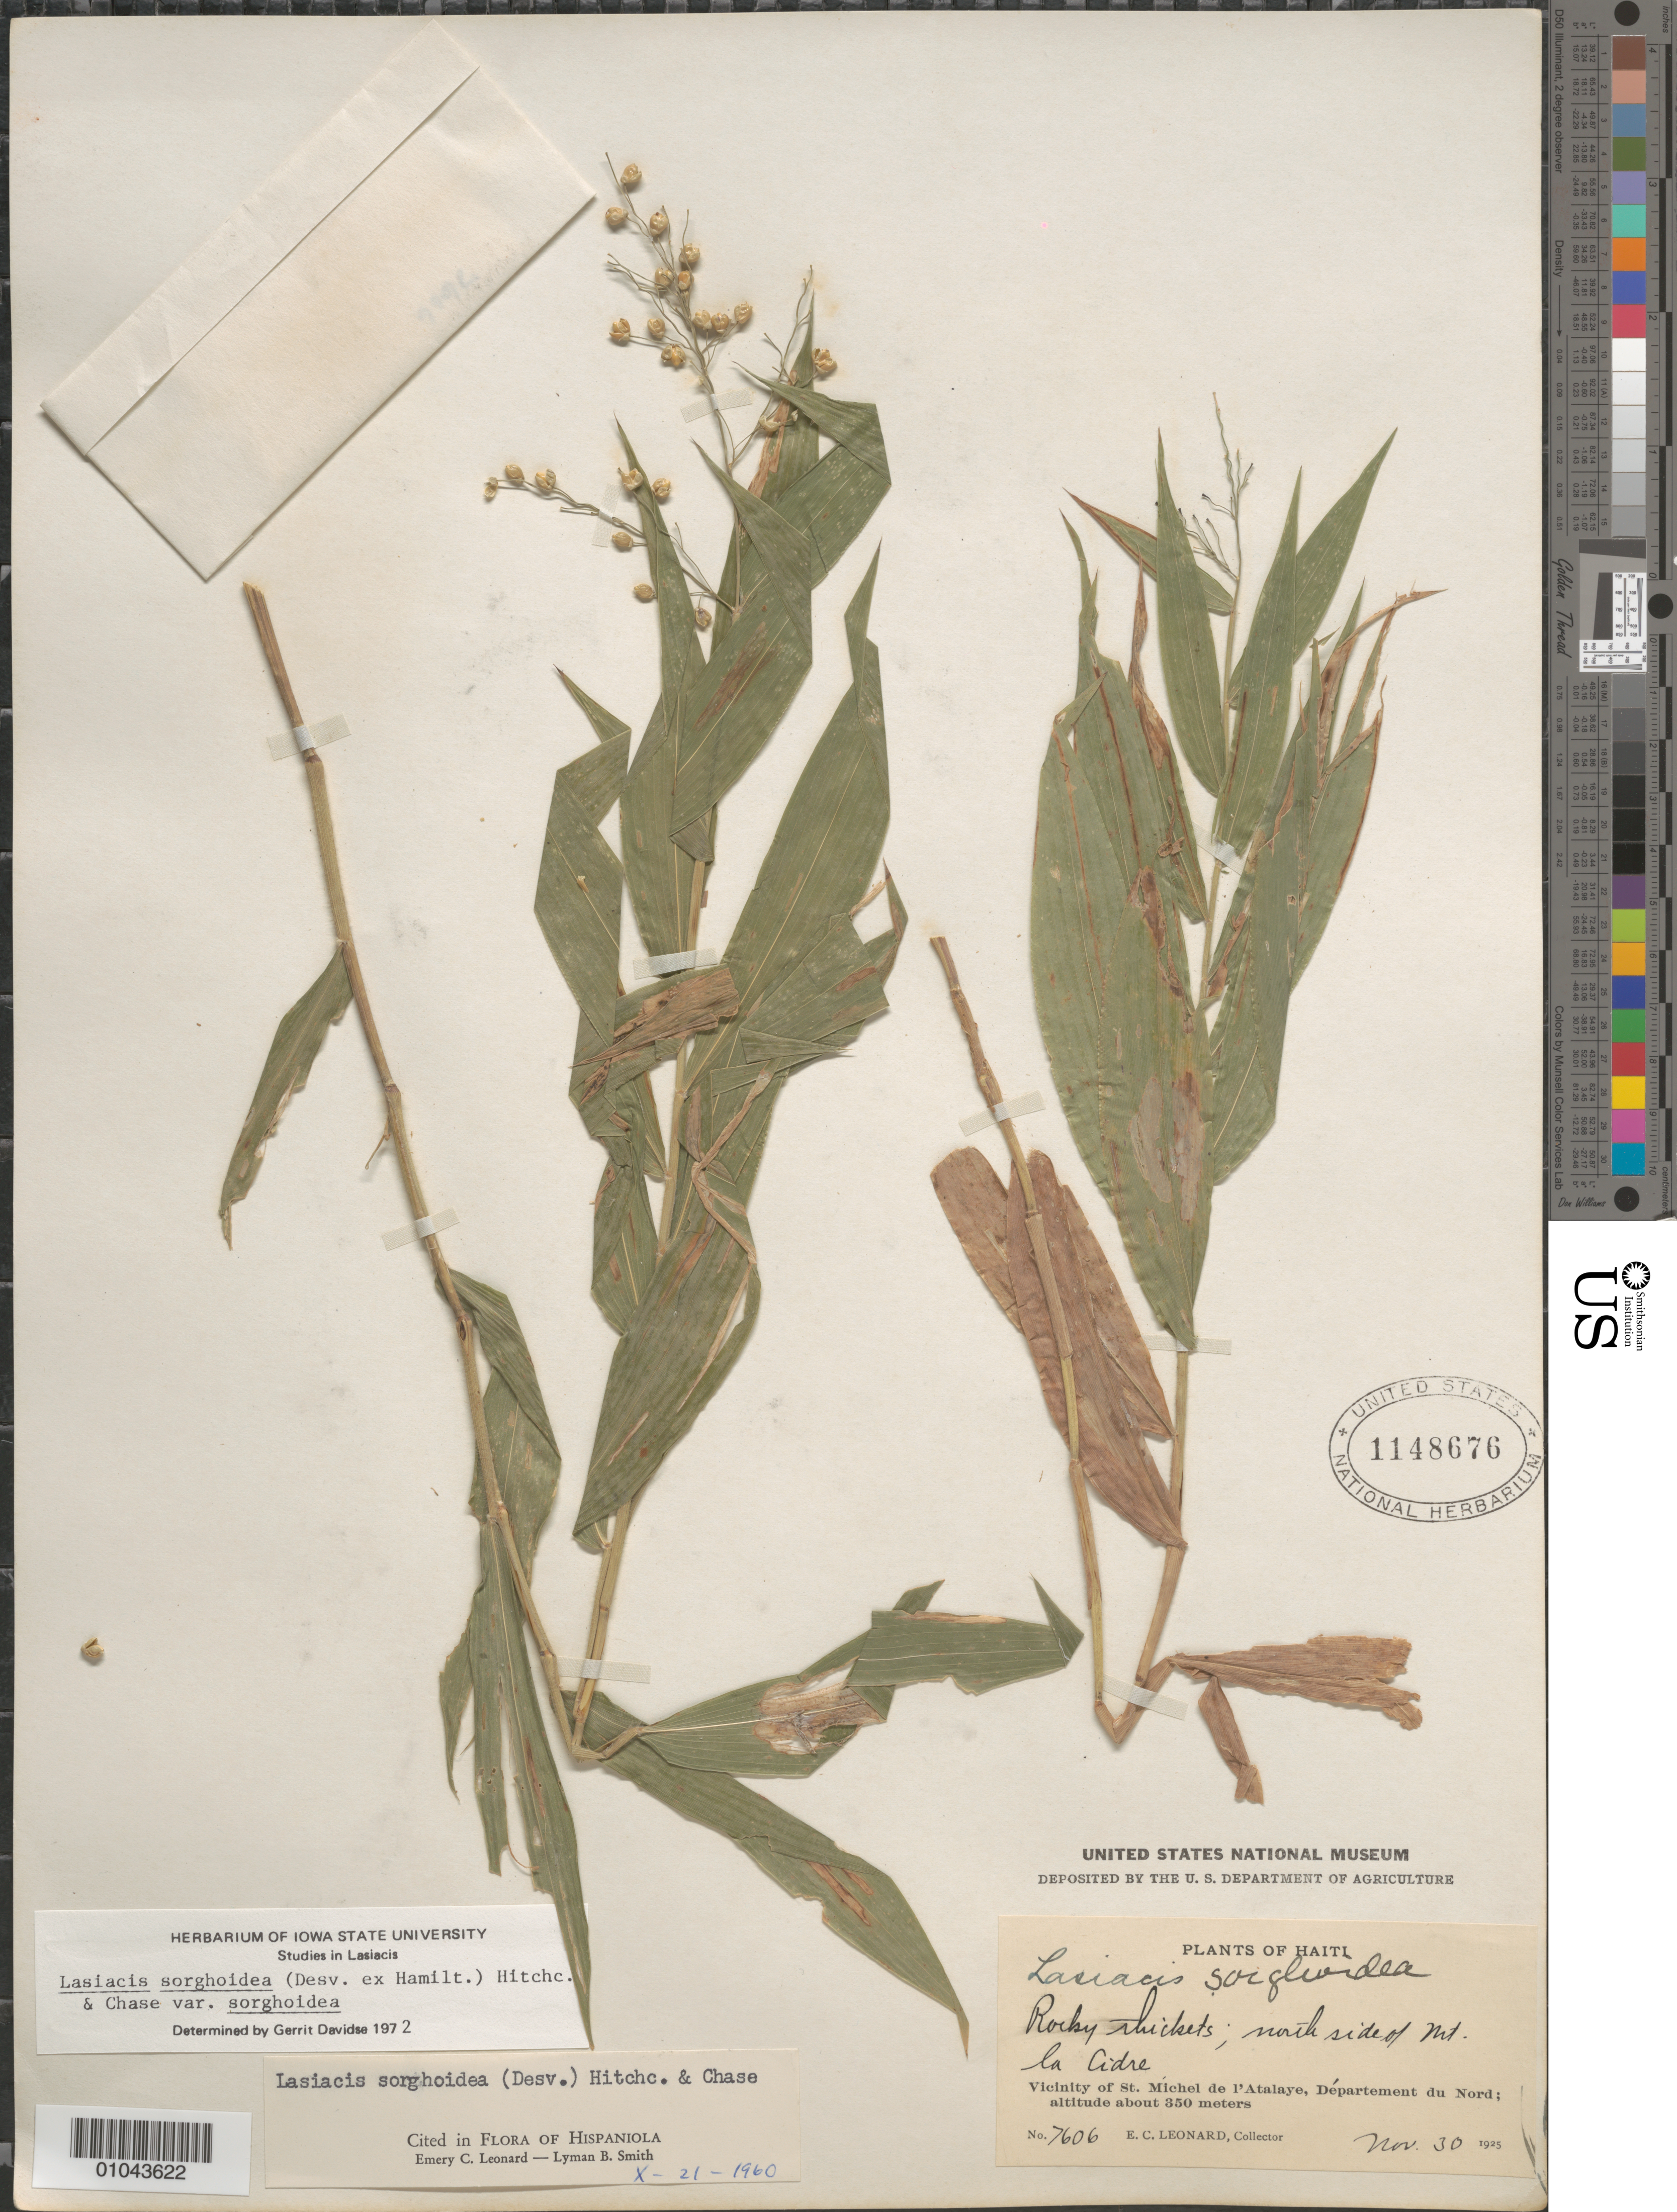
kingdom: Plantae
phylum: Tracheophyta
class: Liliopsida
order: Poales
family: Poaceae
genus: Lasiacis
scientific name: Lasiacis sorghoidea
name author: (Desv. ex Ham.) Hitchc. & Chase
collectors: E. C. Leonard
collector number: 7606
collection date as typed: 30 Nov 1925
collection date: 1925-11-30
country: Haiti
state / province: Nord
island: Hispaniola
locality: Vicinity of St. Michel de I'Atalaye, rocky thickets; N side of Mt. la Cidre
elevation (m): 350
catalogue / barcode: US 1148676